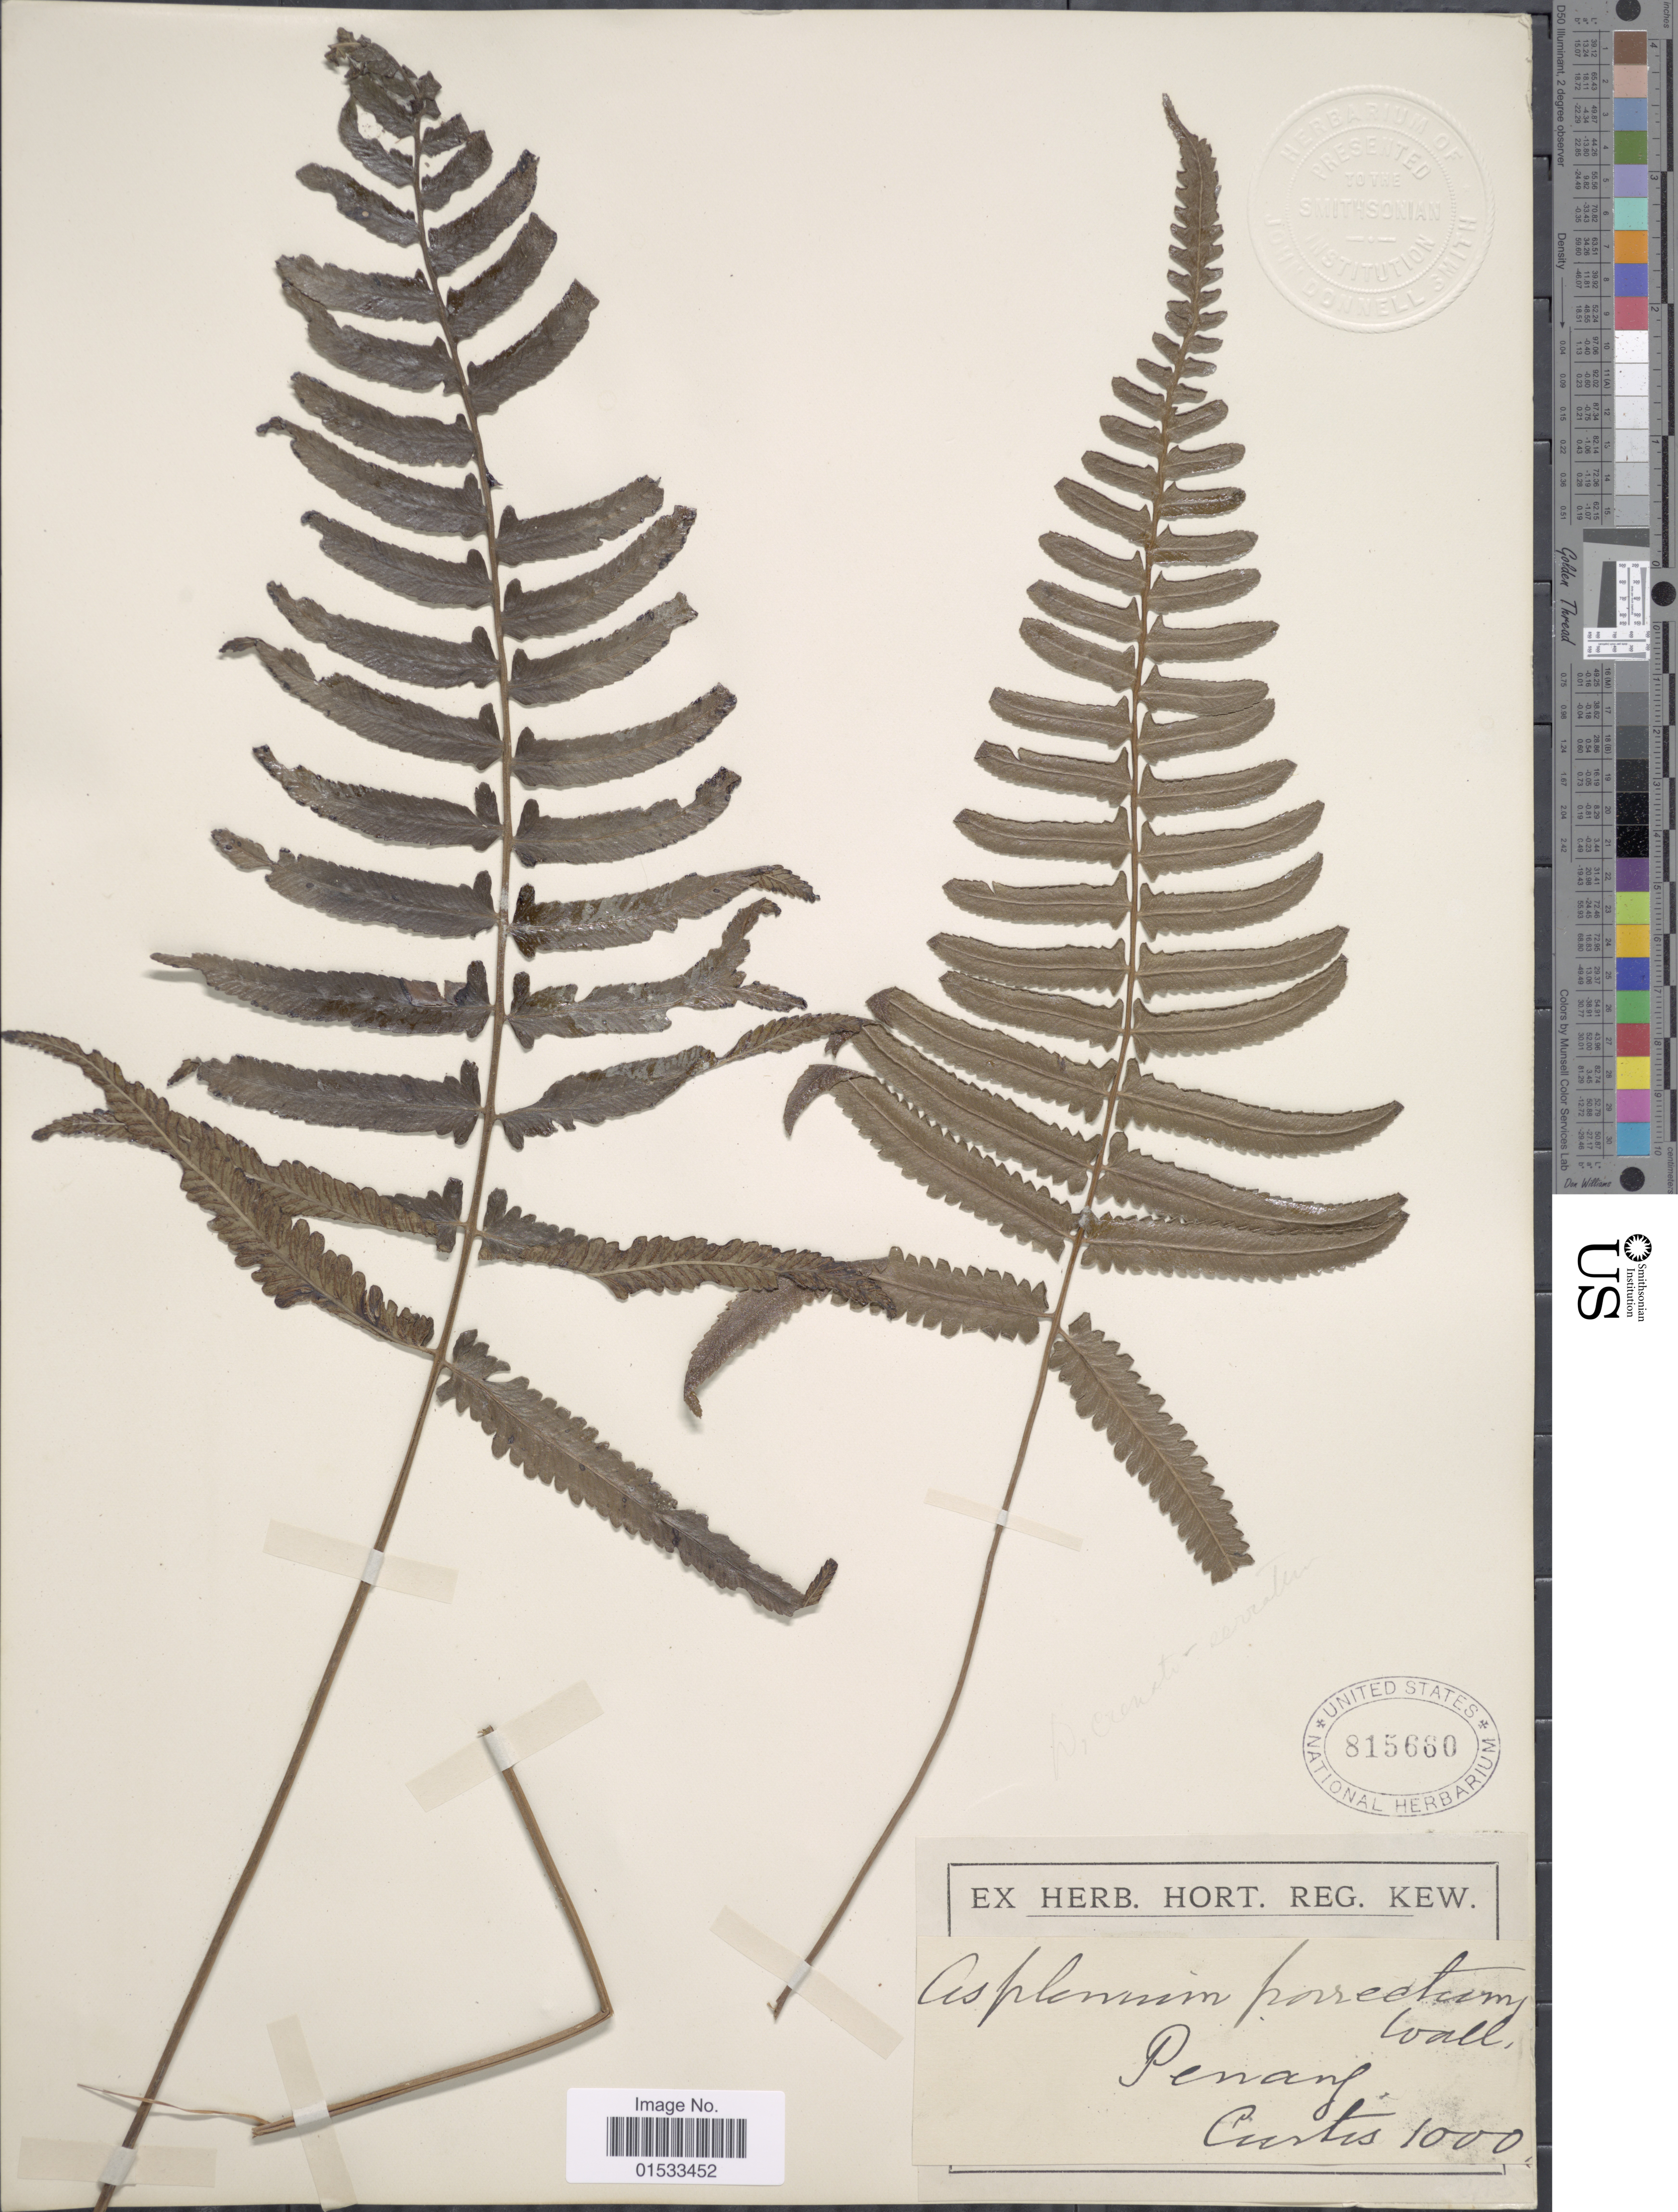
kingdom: Plantae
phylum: Tracheophyta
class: Polypodiopsida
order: Polypodiales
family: Athyriaceae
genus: Diplazium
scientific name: Diplazium crenatoserratum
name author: (Blume) T. Moore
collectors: -. Curtis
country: Malaysia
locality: Penang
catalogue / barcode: US 815660